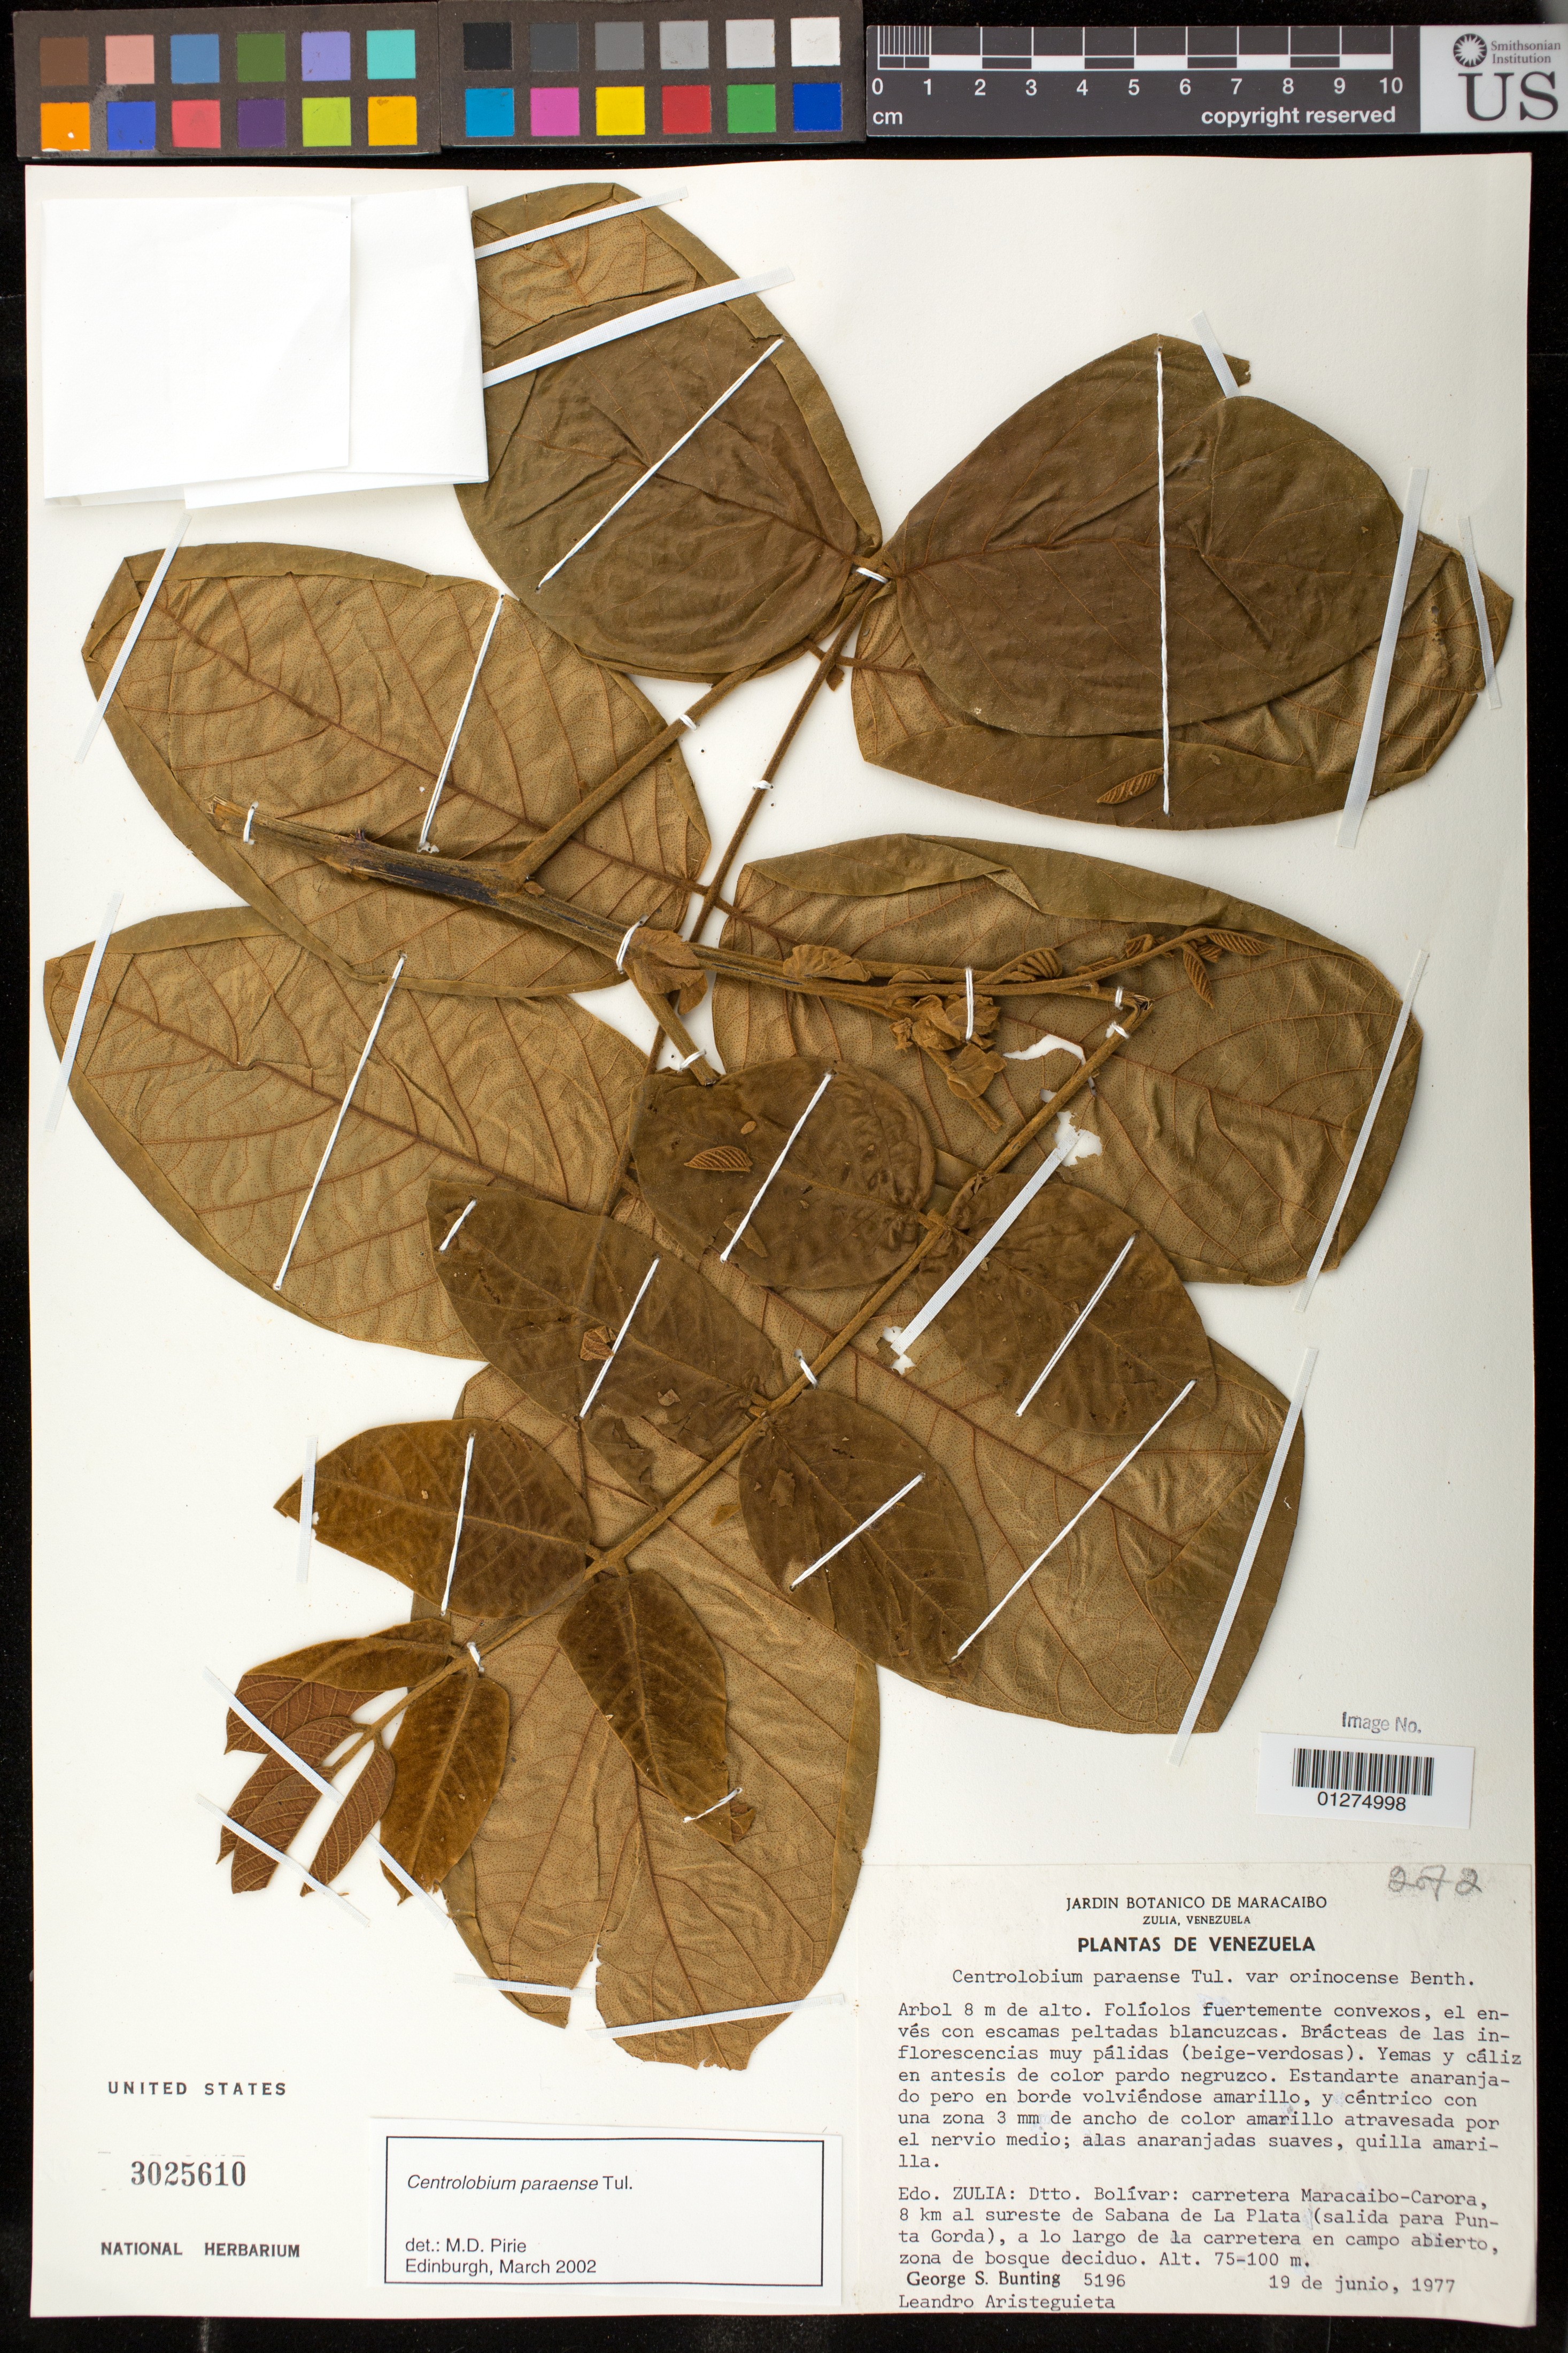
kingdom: Plantae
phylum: Tracheophyta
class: Magnoliopsida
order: Fabales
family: Fabaceae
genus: Centrolobium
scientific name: Centrolobium paraense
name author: Tul.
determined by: Pirie, M. D., (U)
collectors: G. S. Bunting & L. Aristeguieta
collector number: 5196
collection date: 1977-06-19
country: Venezuela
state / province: Zulia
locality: Dtto. Bolívar: carretera Maracaibo-Carora, 8 km al sureste de Sabana de La Plata (salida para Punta Gorda)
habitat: a lo largo de la carretera en campo abierto, zona de bosque deciduo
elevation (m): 75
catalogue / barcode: US 3025610